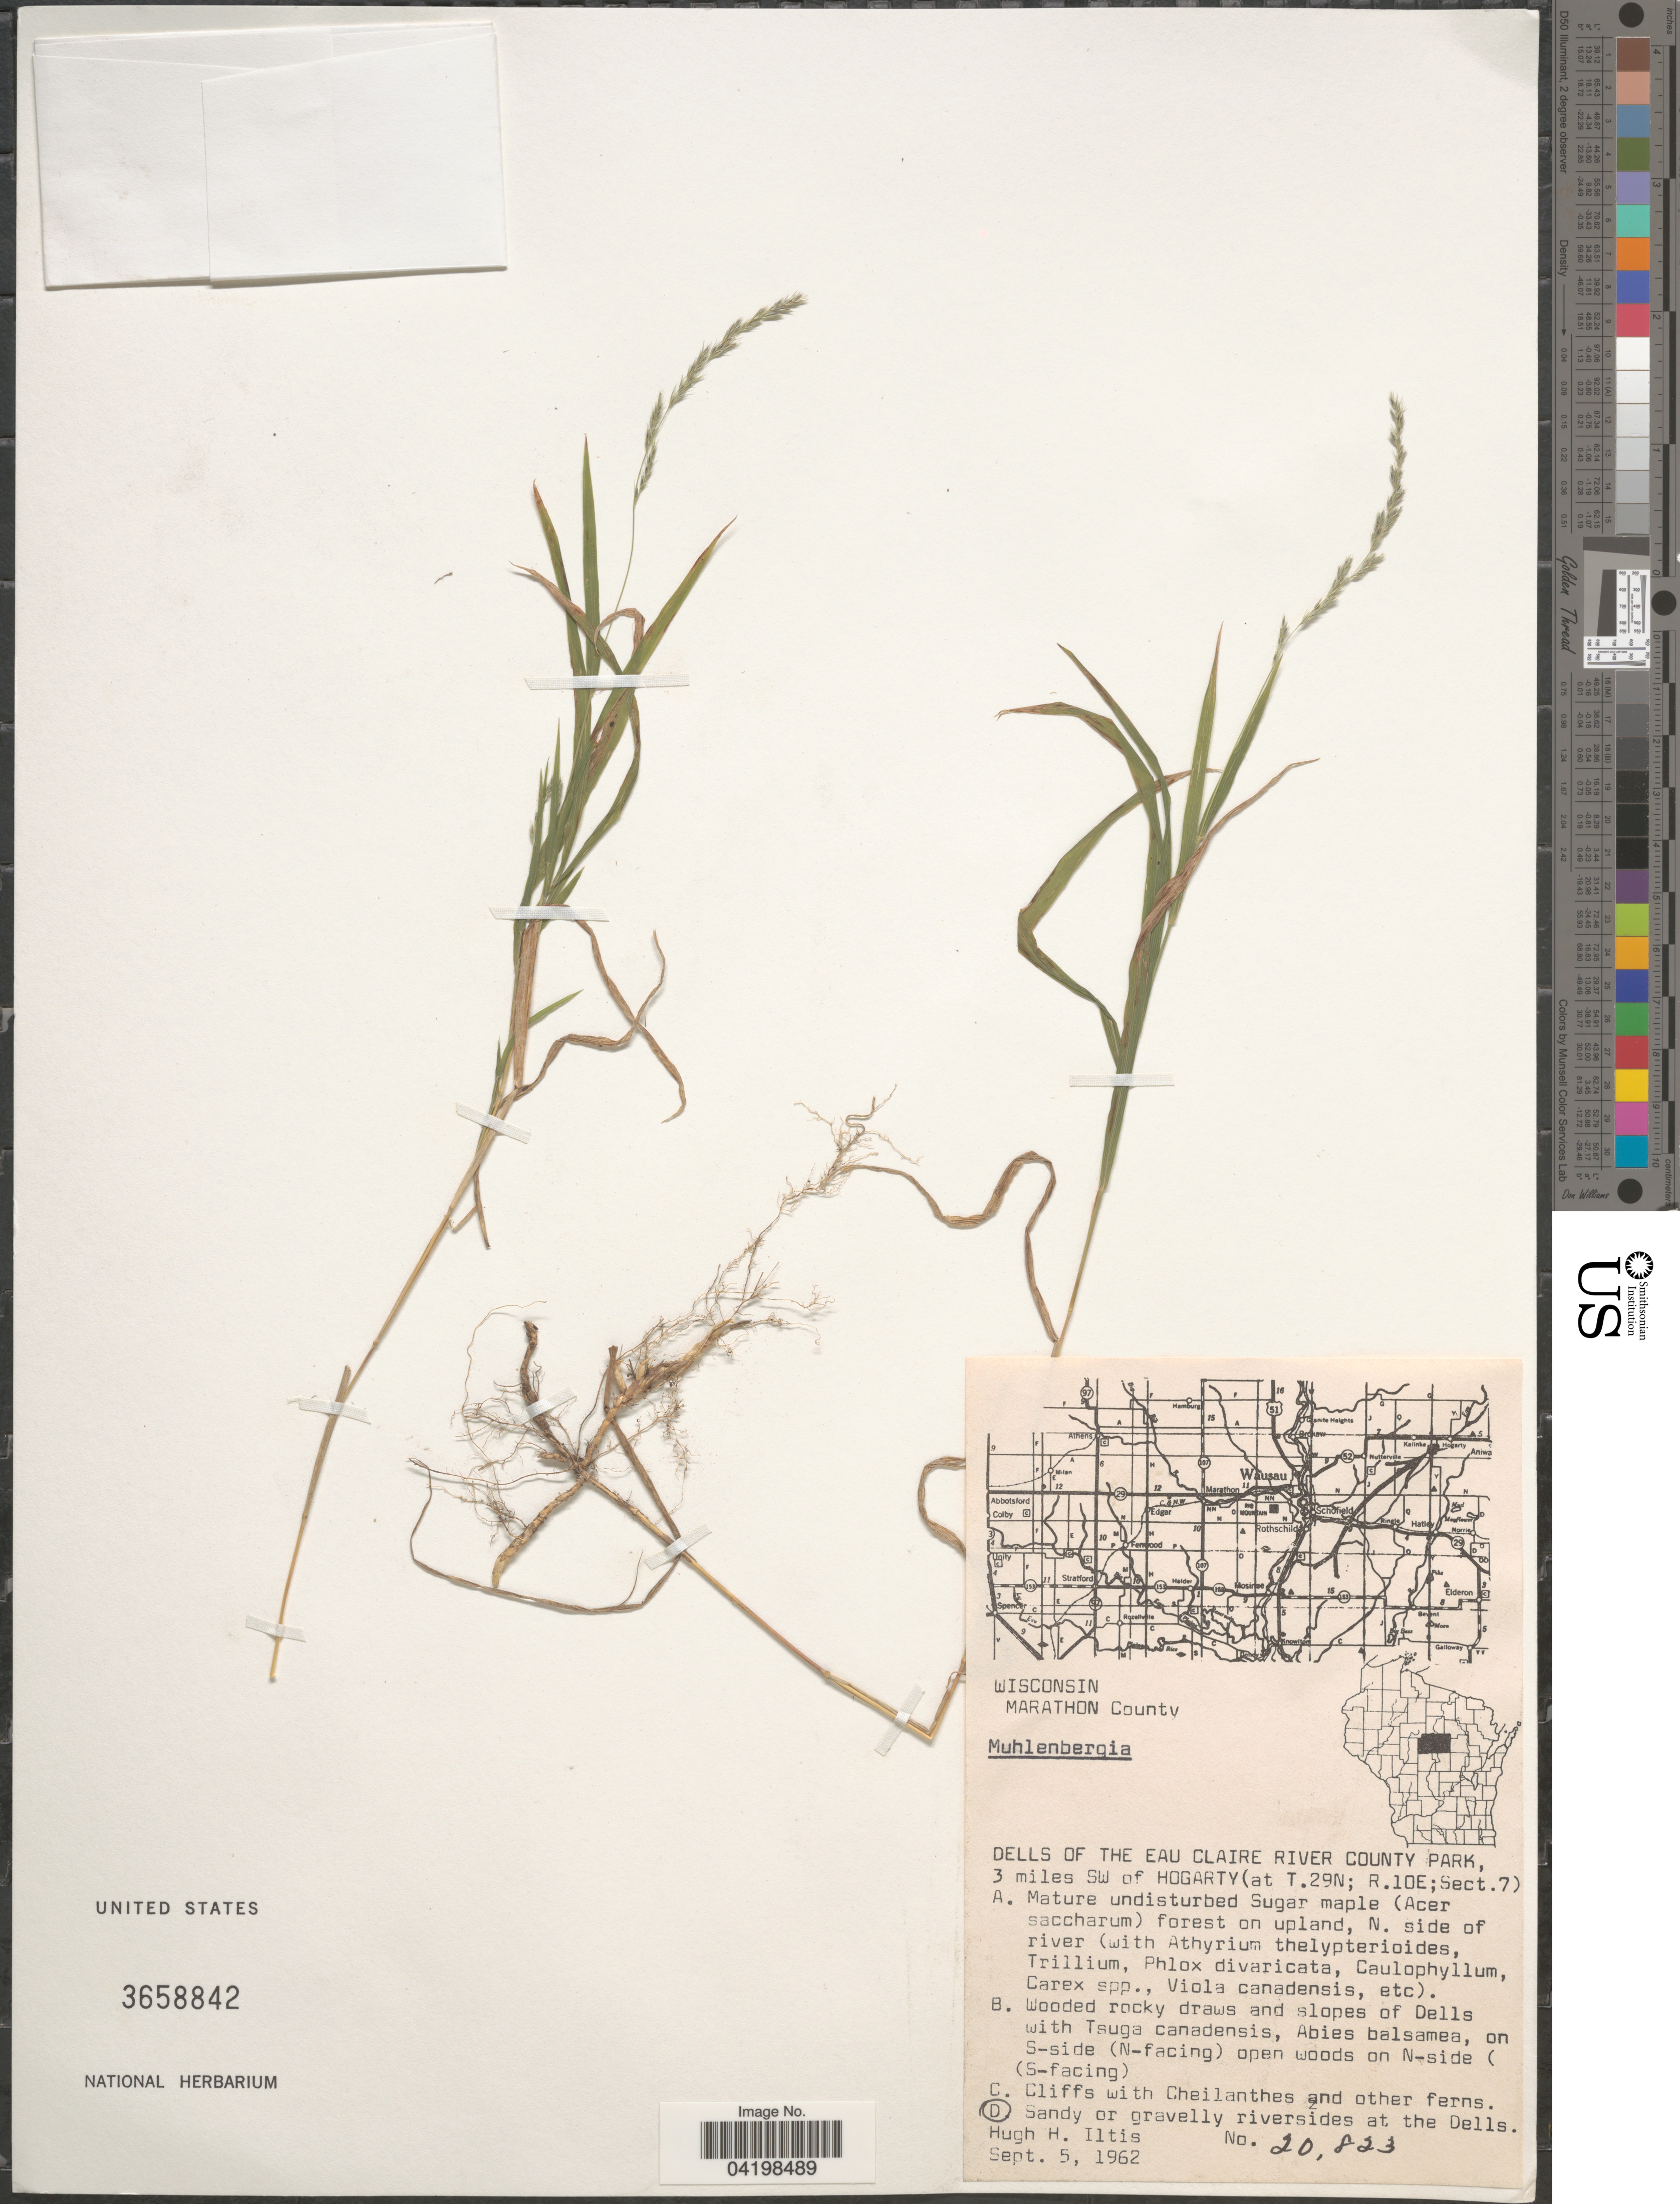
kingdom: Plantae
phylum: Tracheophyta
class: Liliopsida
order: Poales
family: Poaceae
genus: Muhlenbergia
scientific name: Muhlenbergia sp.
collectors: H. H. Iltis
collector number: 20823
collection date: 1962-09-05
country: United States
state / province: Wisconsin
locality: Marathon County. Dells of the Eau Claire River County Park, 3 miles SW of Hogarty (at T.29N; R.10E; Sect. 7).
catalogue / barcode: US 3658842